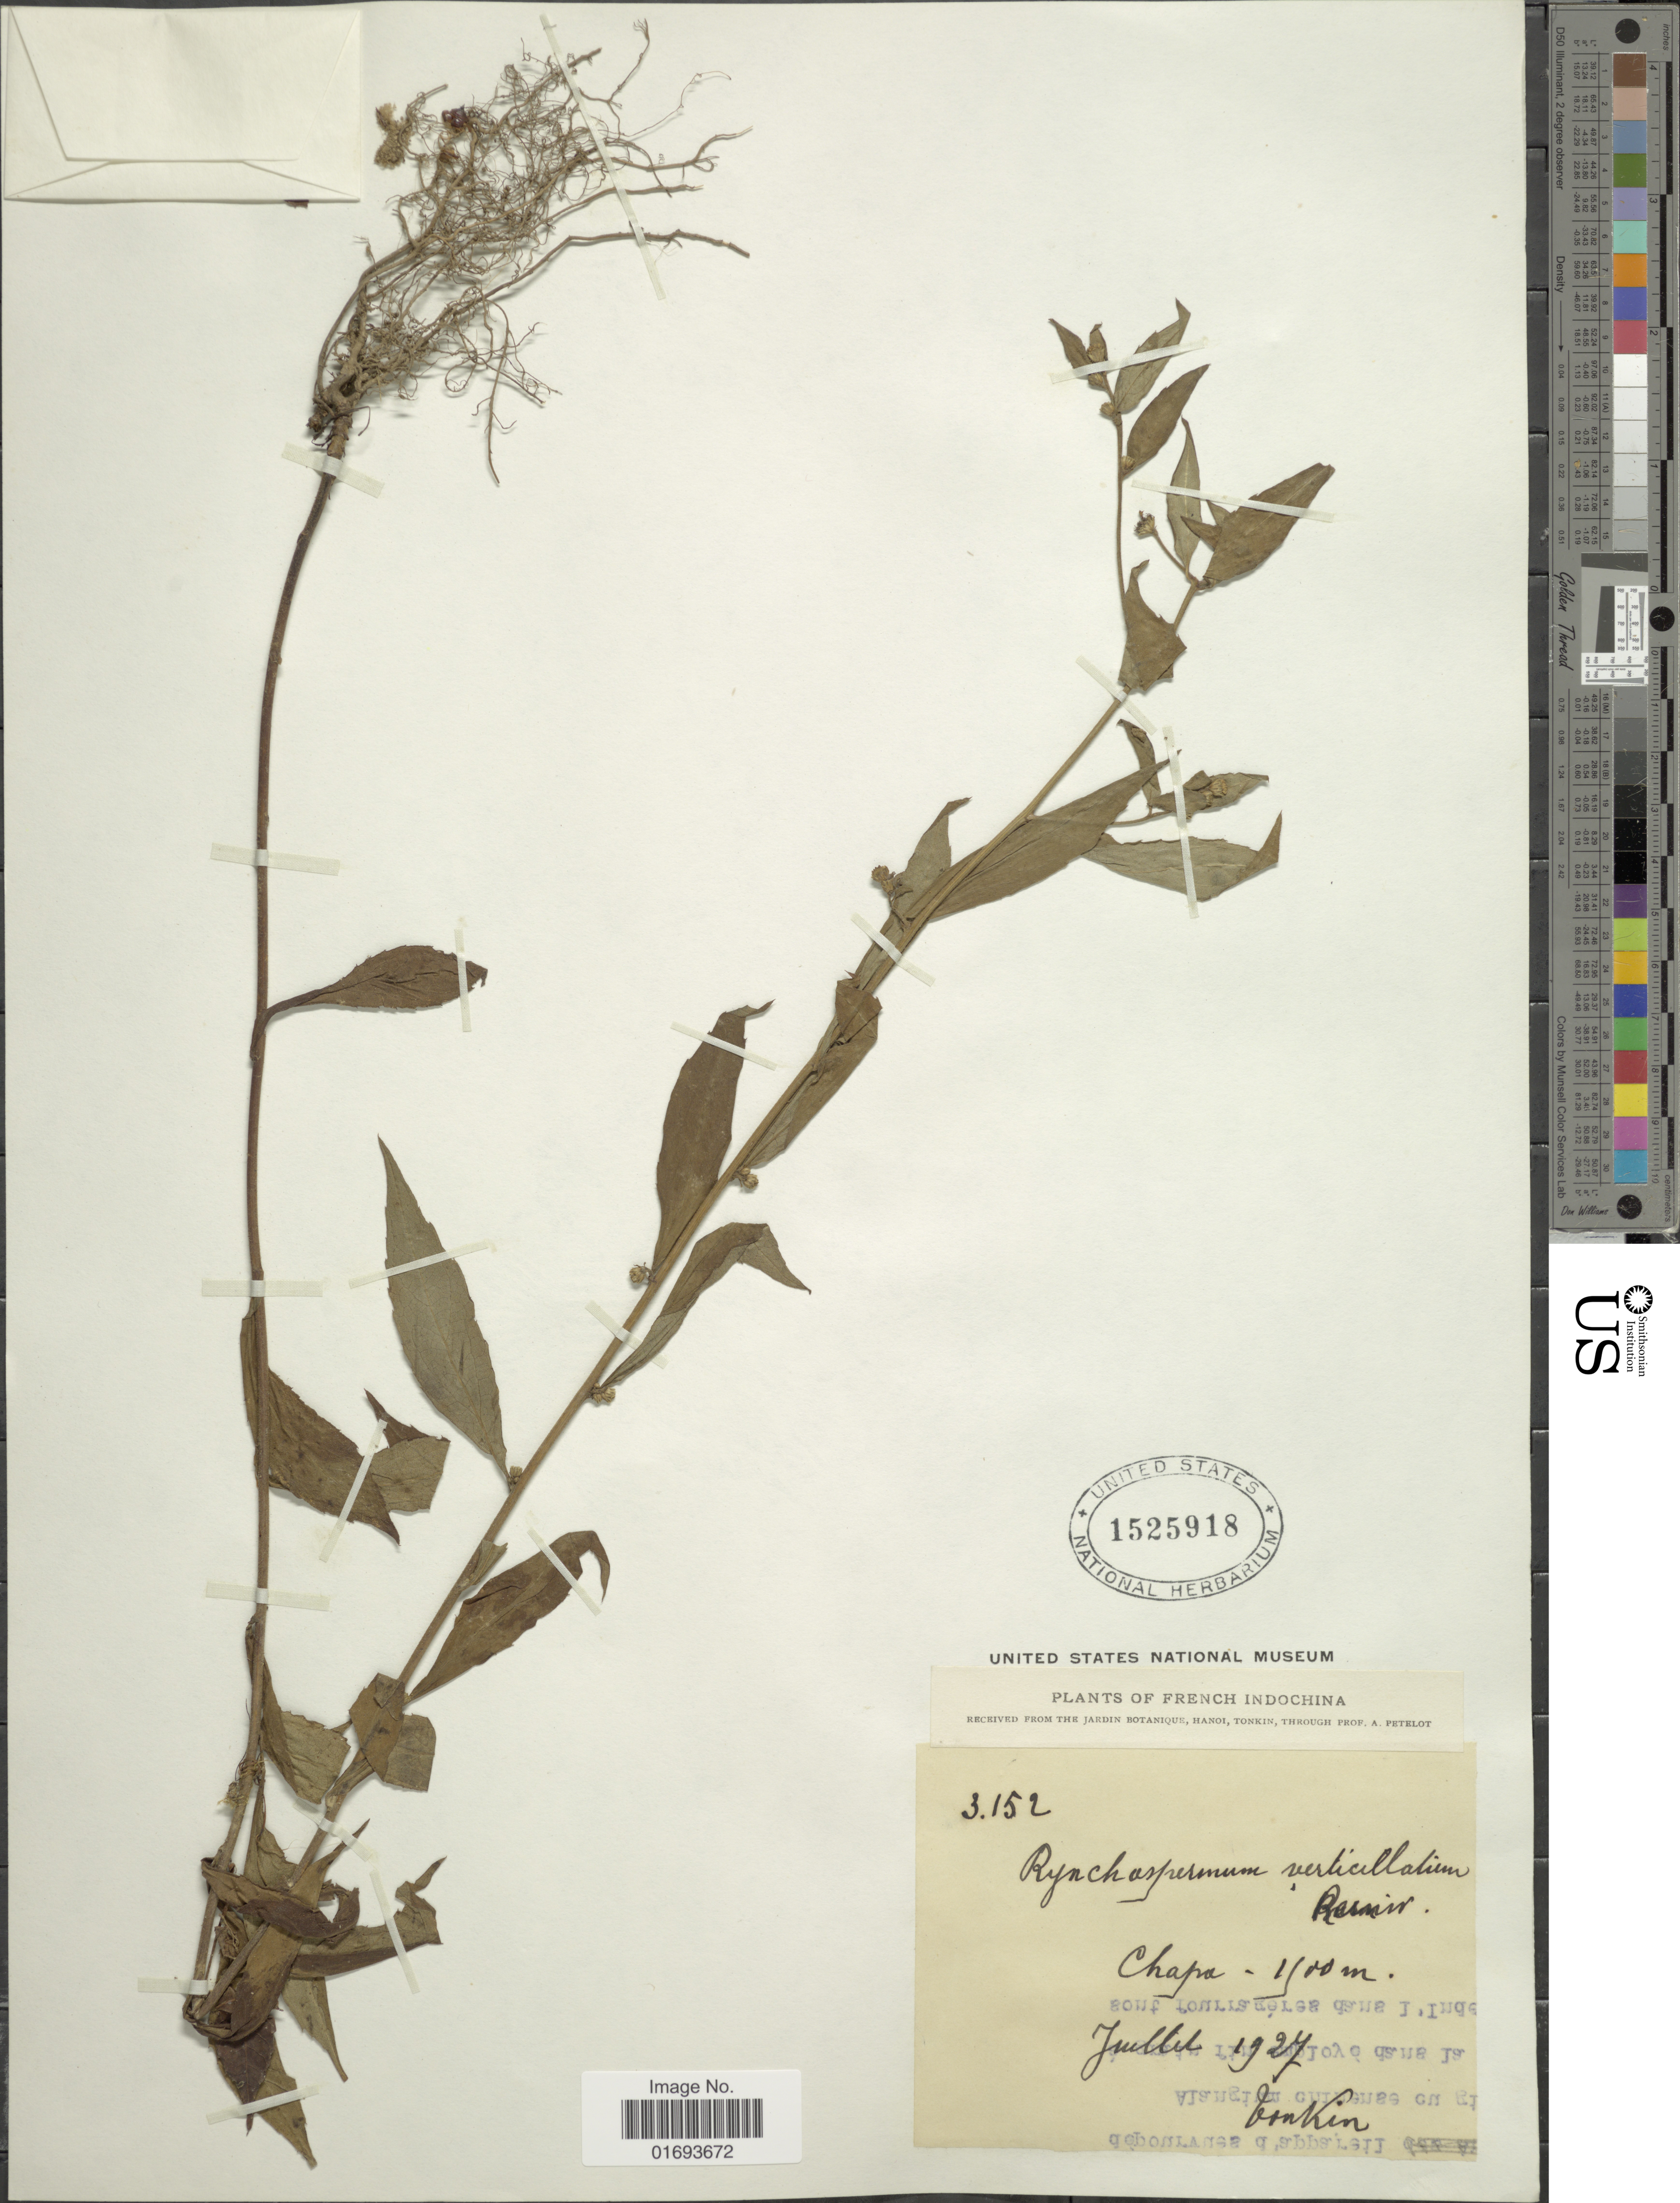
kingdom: Plantae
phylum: Tracheophyta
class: Magnoliopsida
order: Asterales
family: Asteraceae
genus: Rhynchospermum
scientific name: Rhynchospermum verticillatum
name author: Reinw.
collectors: A. Petelot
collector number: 3152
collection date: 1927-07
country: Vietnam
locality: Tonkin. Chapa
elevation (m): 1700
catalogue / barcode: US 1525918